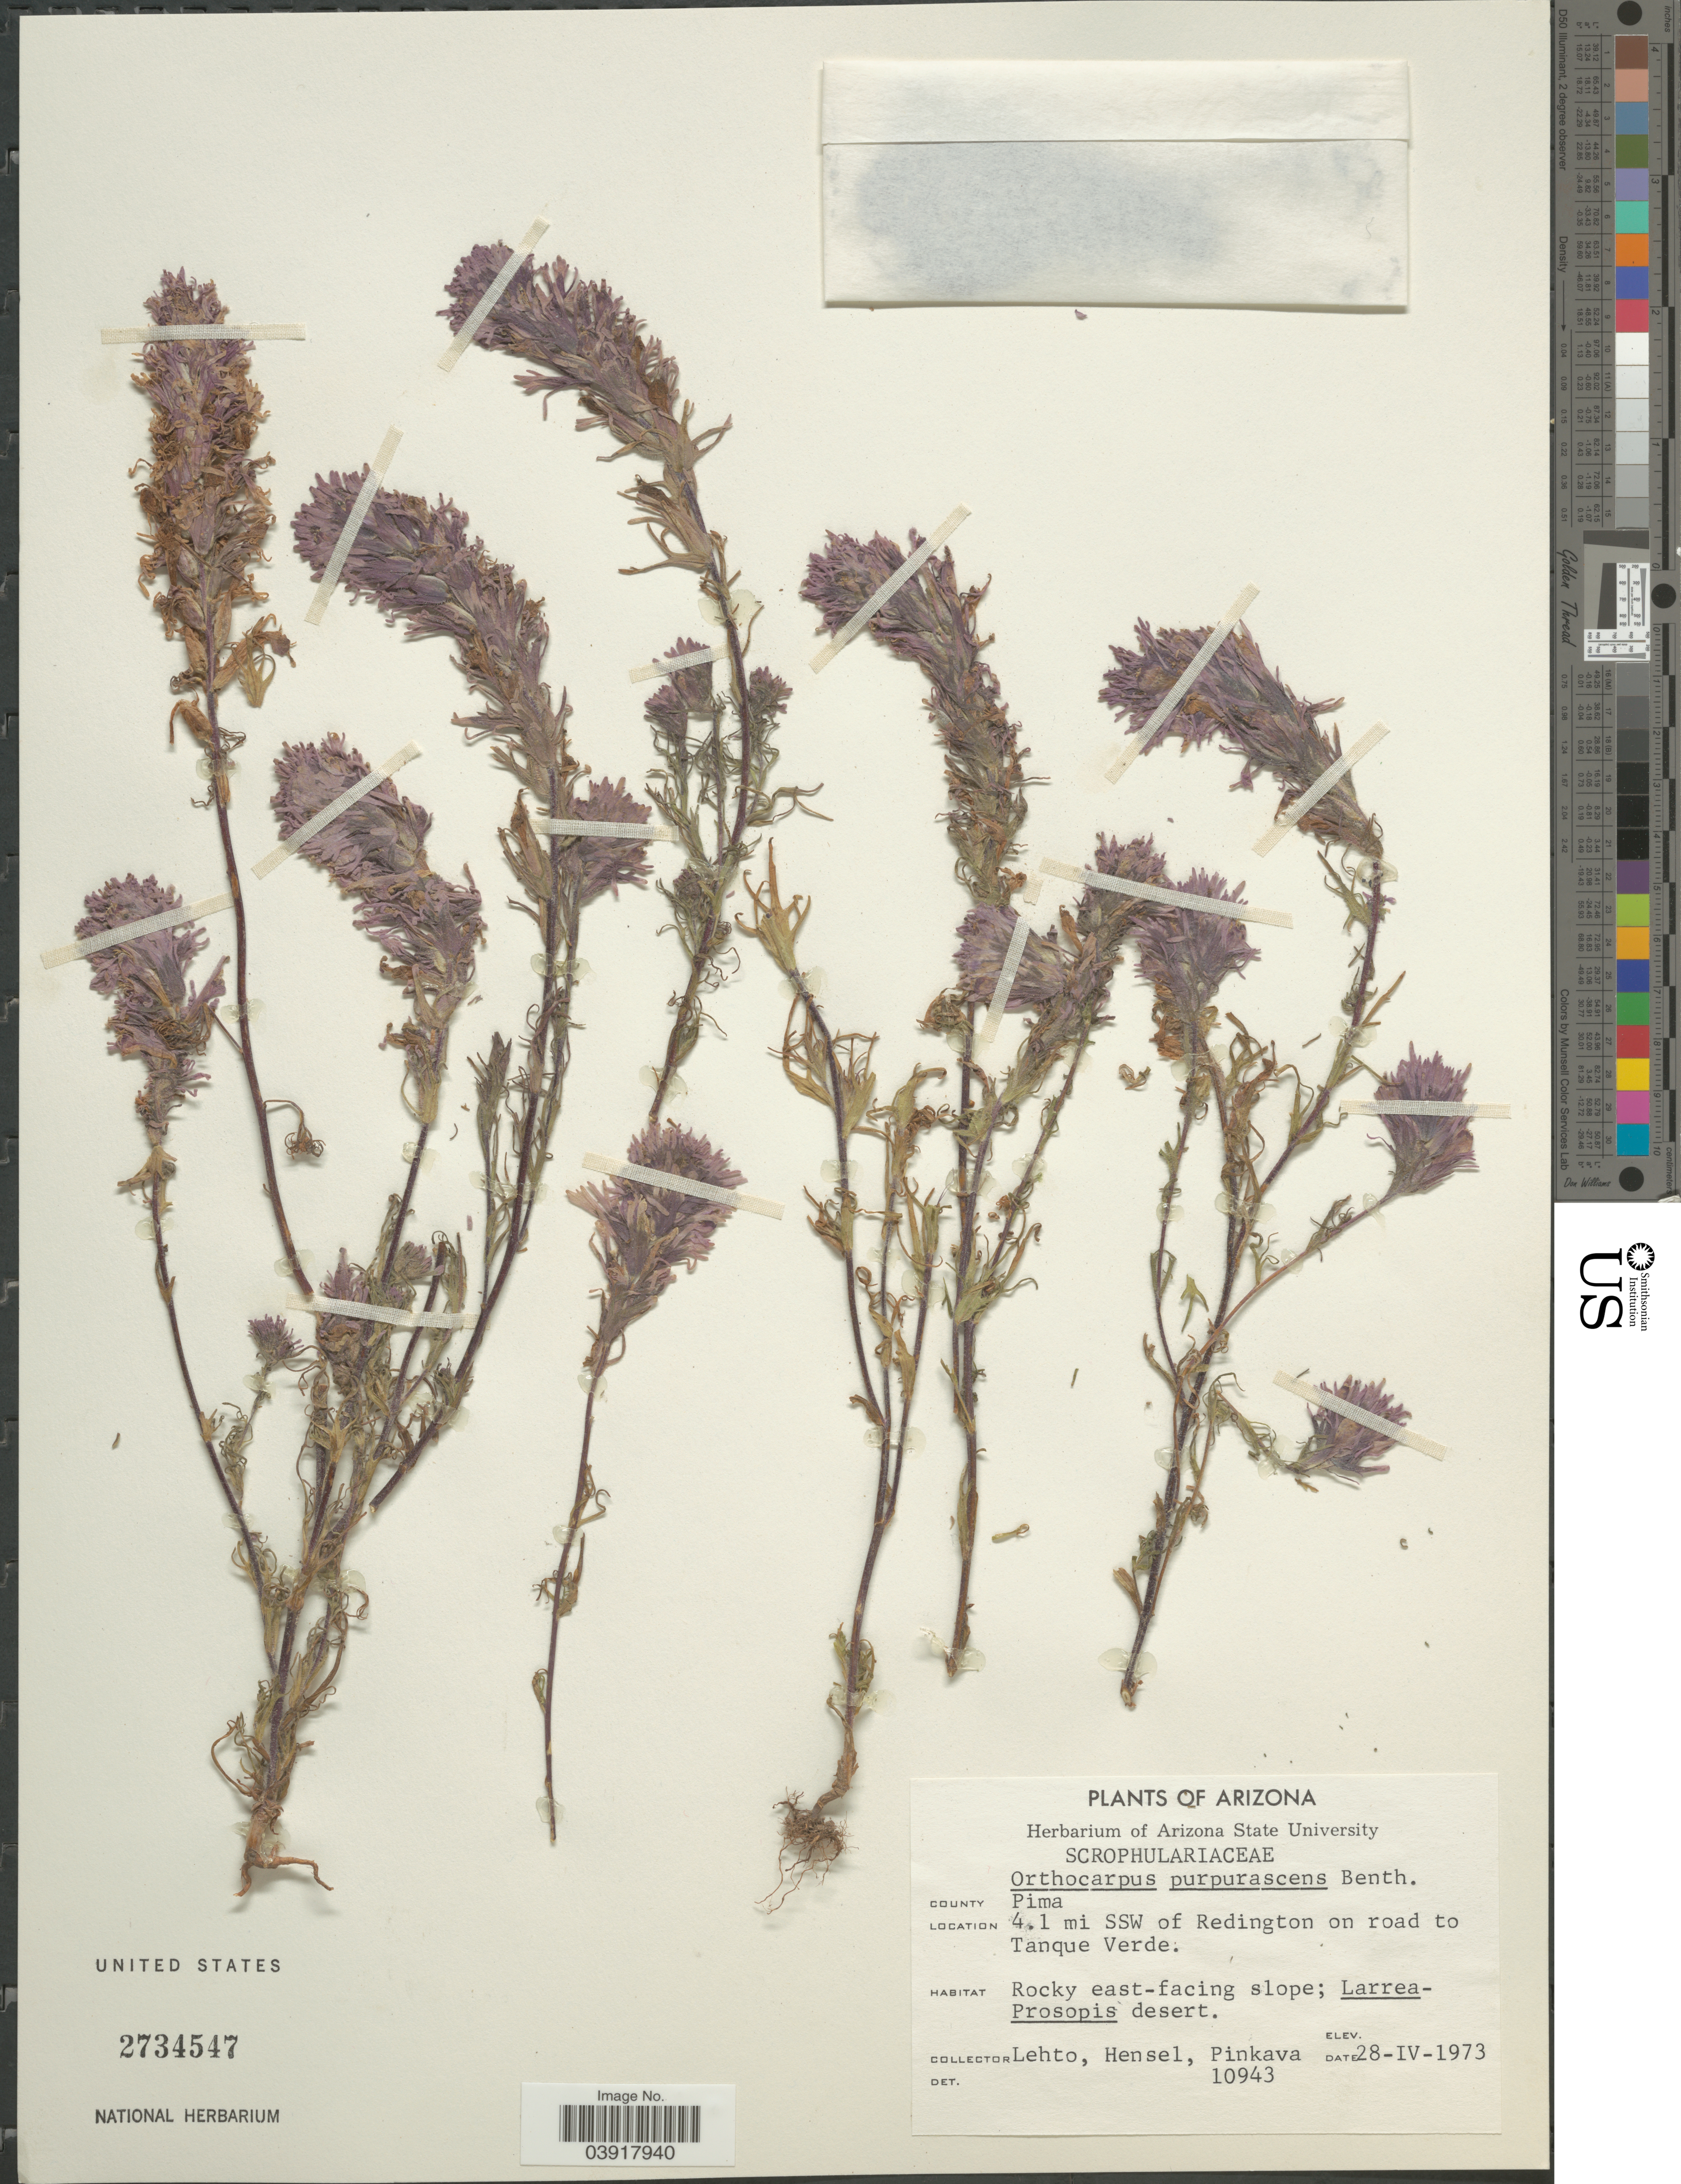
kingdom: Plantae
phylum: Tracheophyta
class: Magnoliopsida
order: Lamiales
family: Orobanchaceae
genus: Orthocarpus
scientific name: Orthocarpus purpurascens var. palmeri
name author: A. Gray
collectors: -. Lehto, -. Hensel & -. Pinkava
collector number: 10943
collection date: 1973-04-28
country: United States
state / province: Arizona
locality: County Pima. 4.1 mi SSW of Redington on road to Tanque Verde. Rocky east-facing slope; Larrea-Prosopis desert.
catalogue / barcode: US 2734547